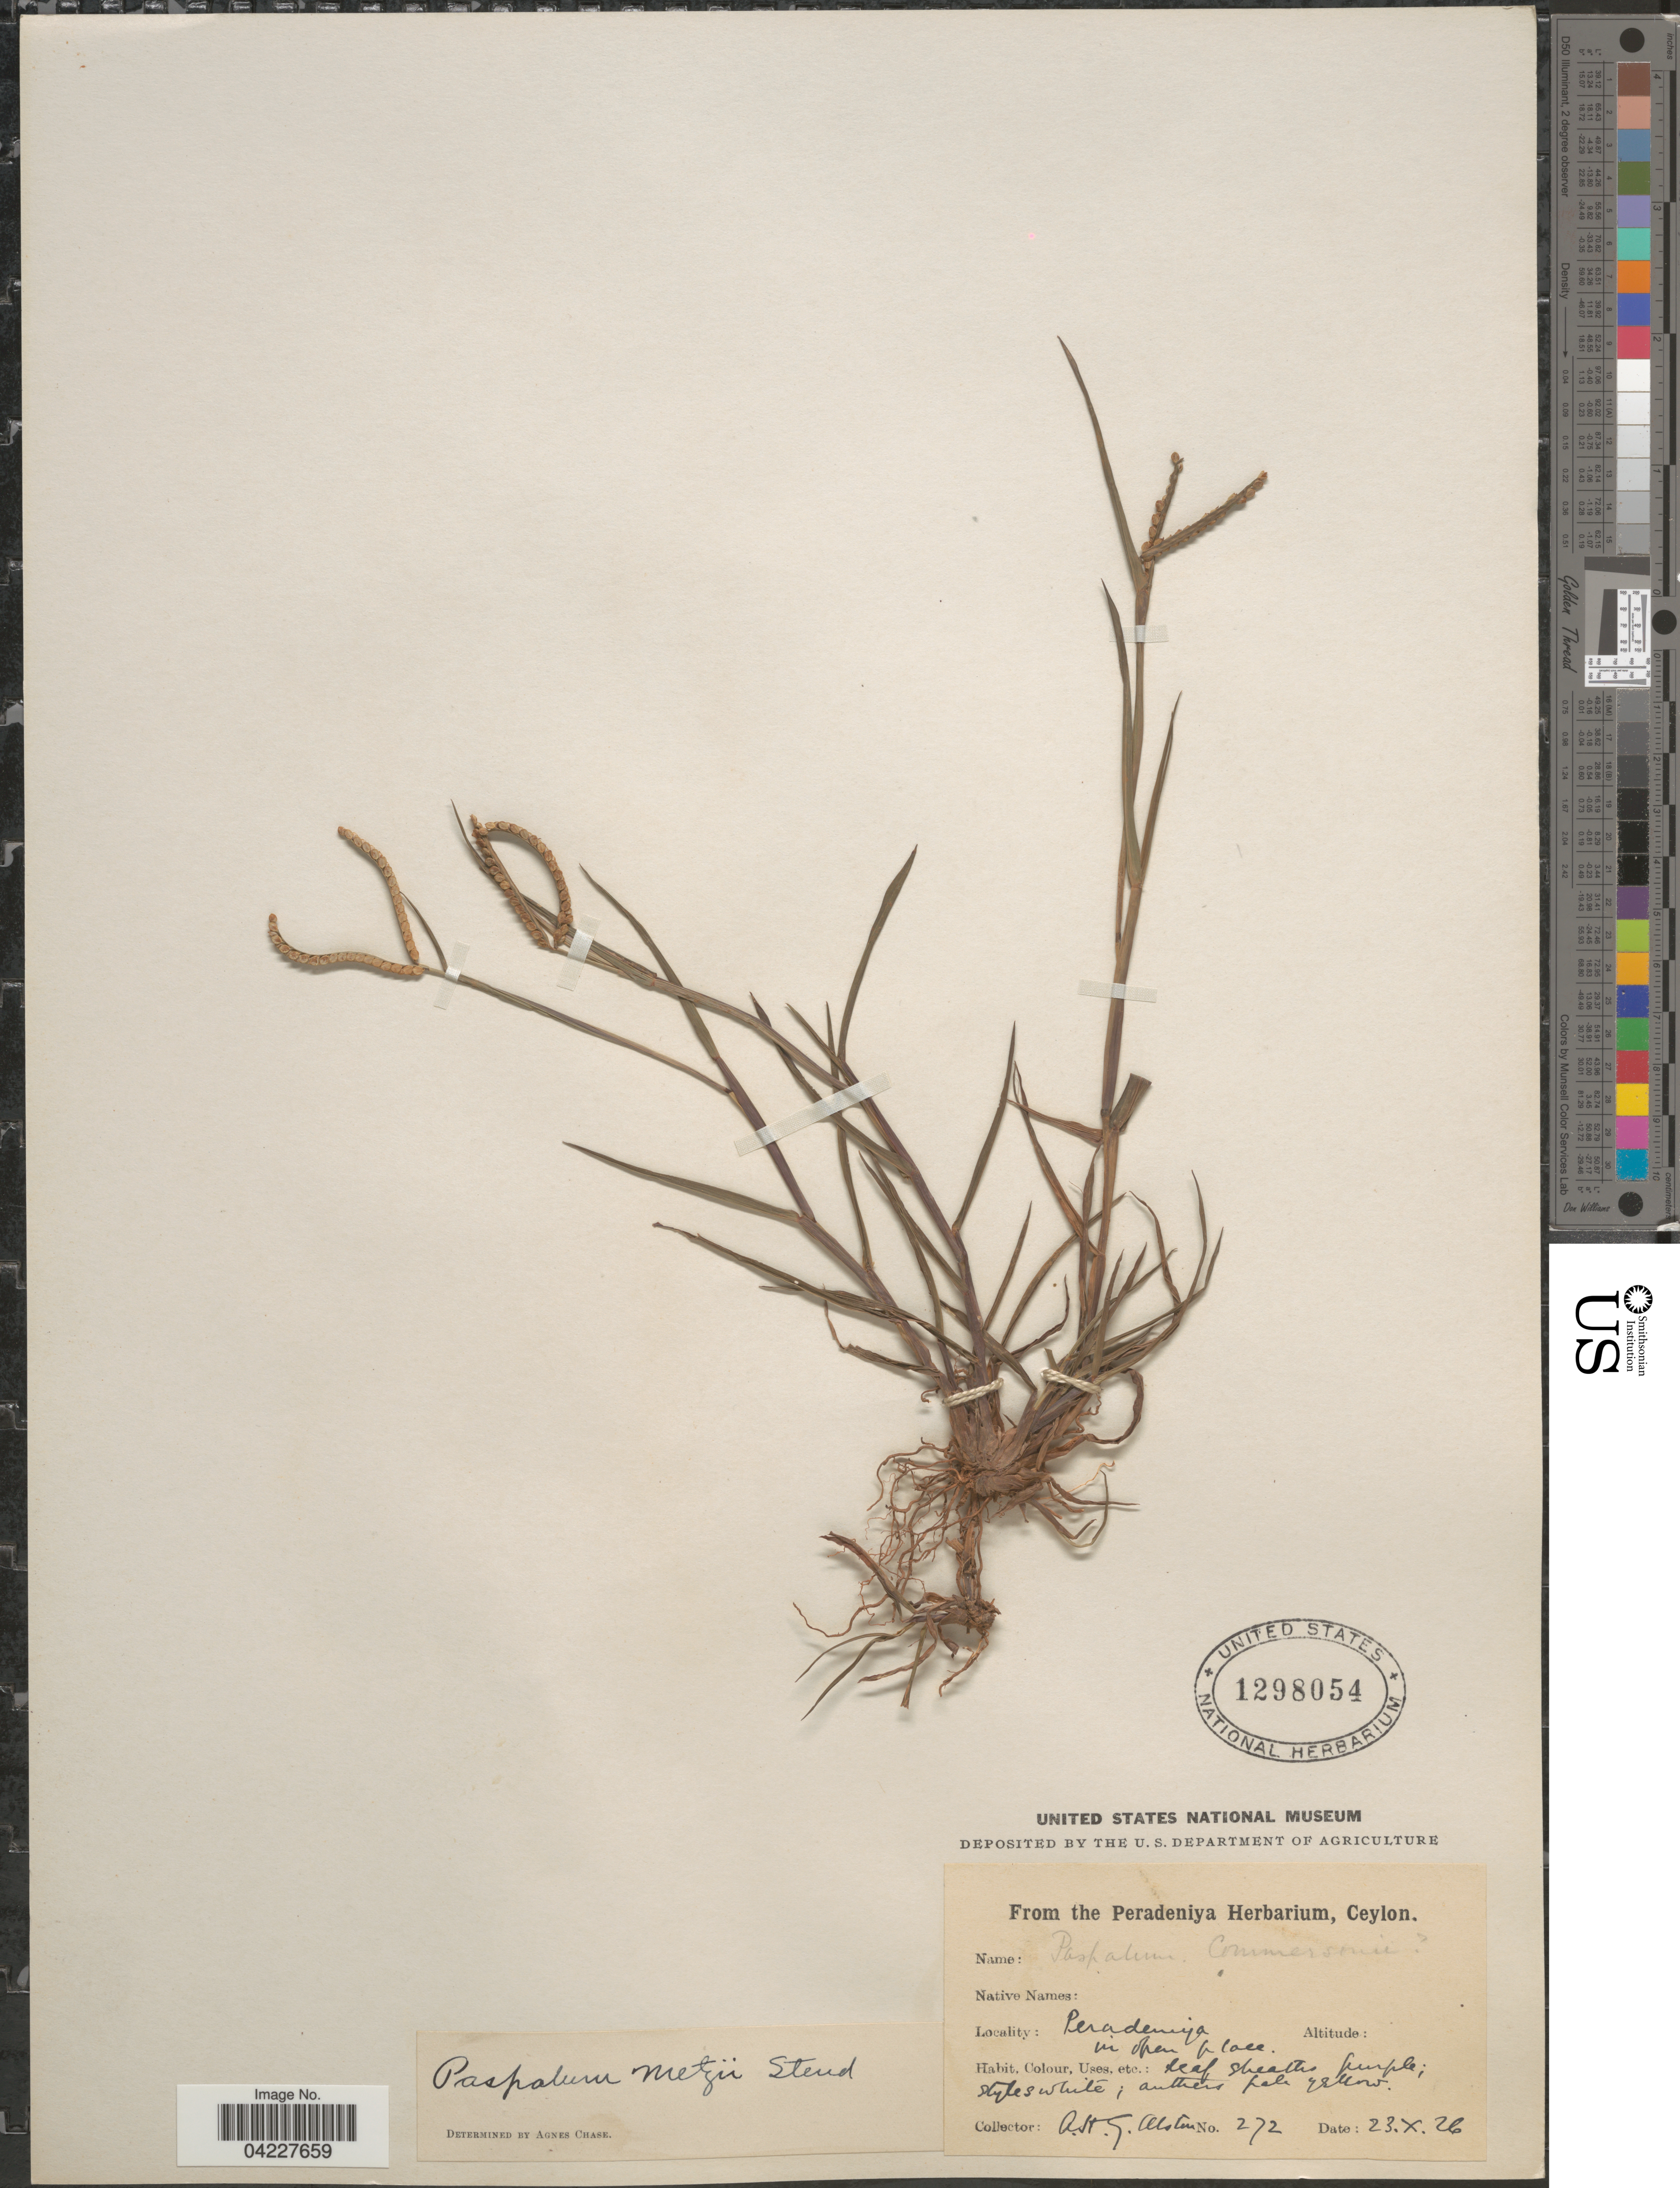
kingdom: Plantae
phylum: Tracheophyta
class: Liliopsida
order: Poales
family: Poaceae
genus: Paspalum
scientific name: Paspalum sp.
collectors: A. H. Alston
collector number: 272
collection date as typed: Transcribed d/m/y: 23/10/26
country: Sri Lanka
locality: Peradeniya. In open place.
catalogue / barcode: US 1298054